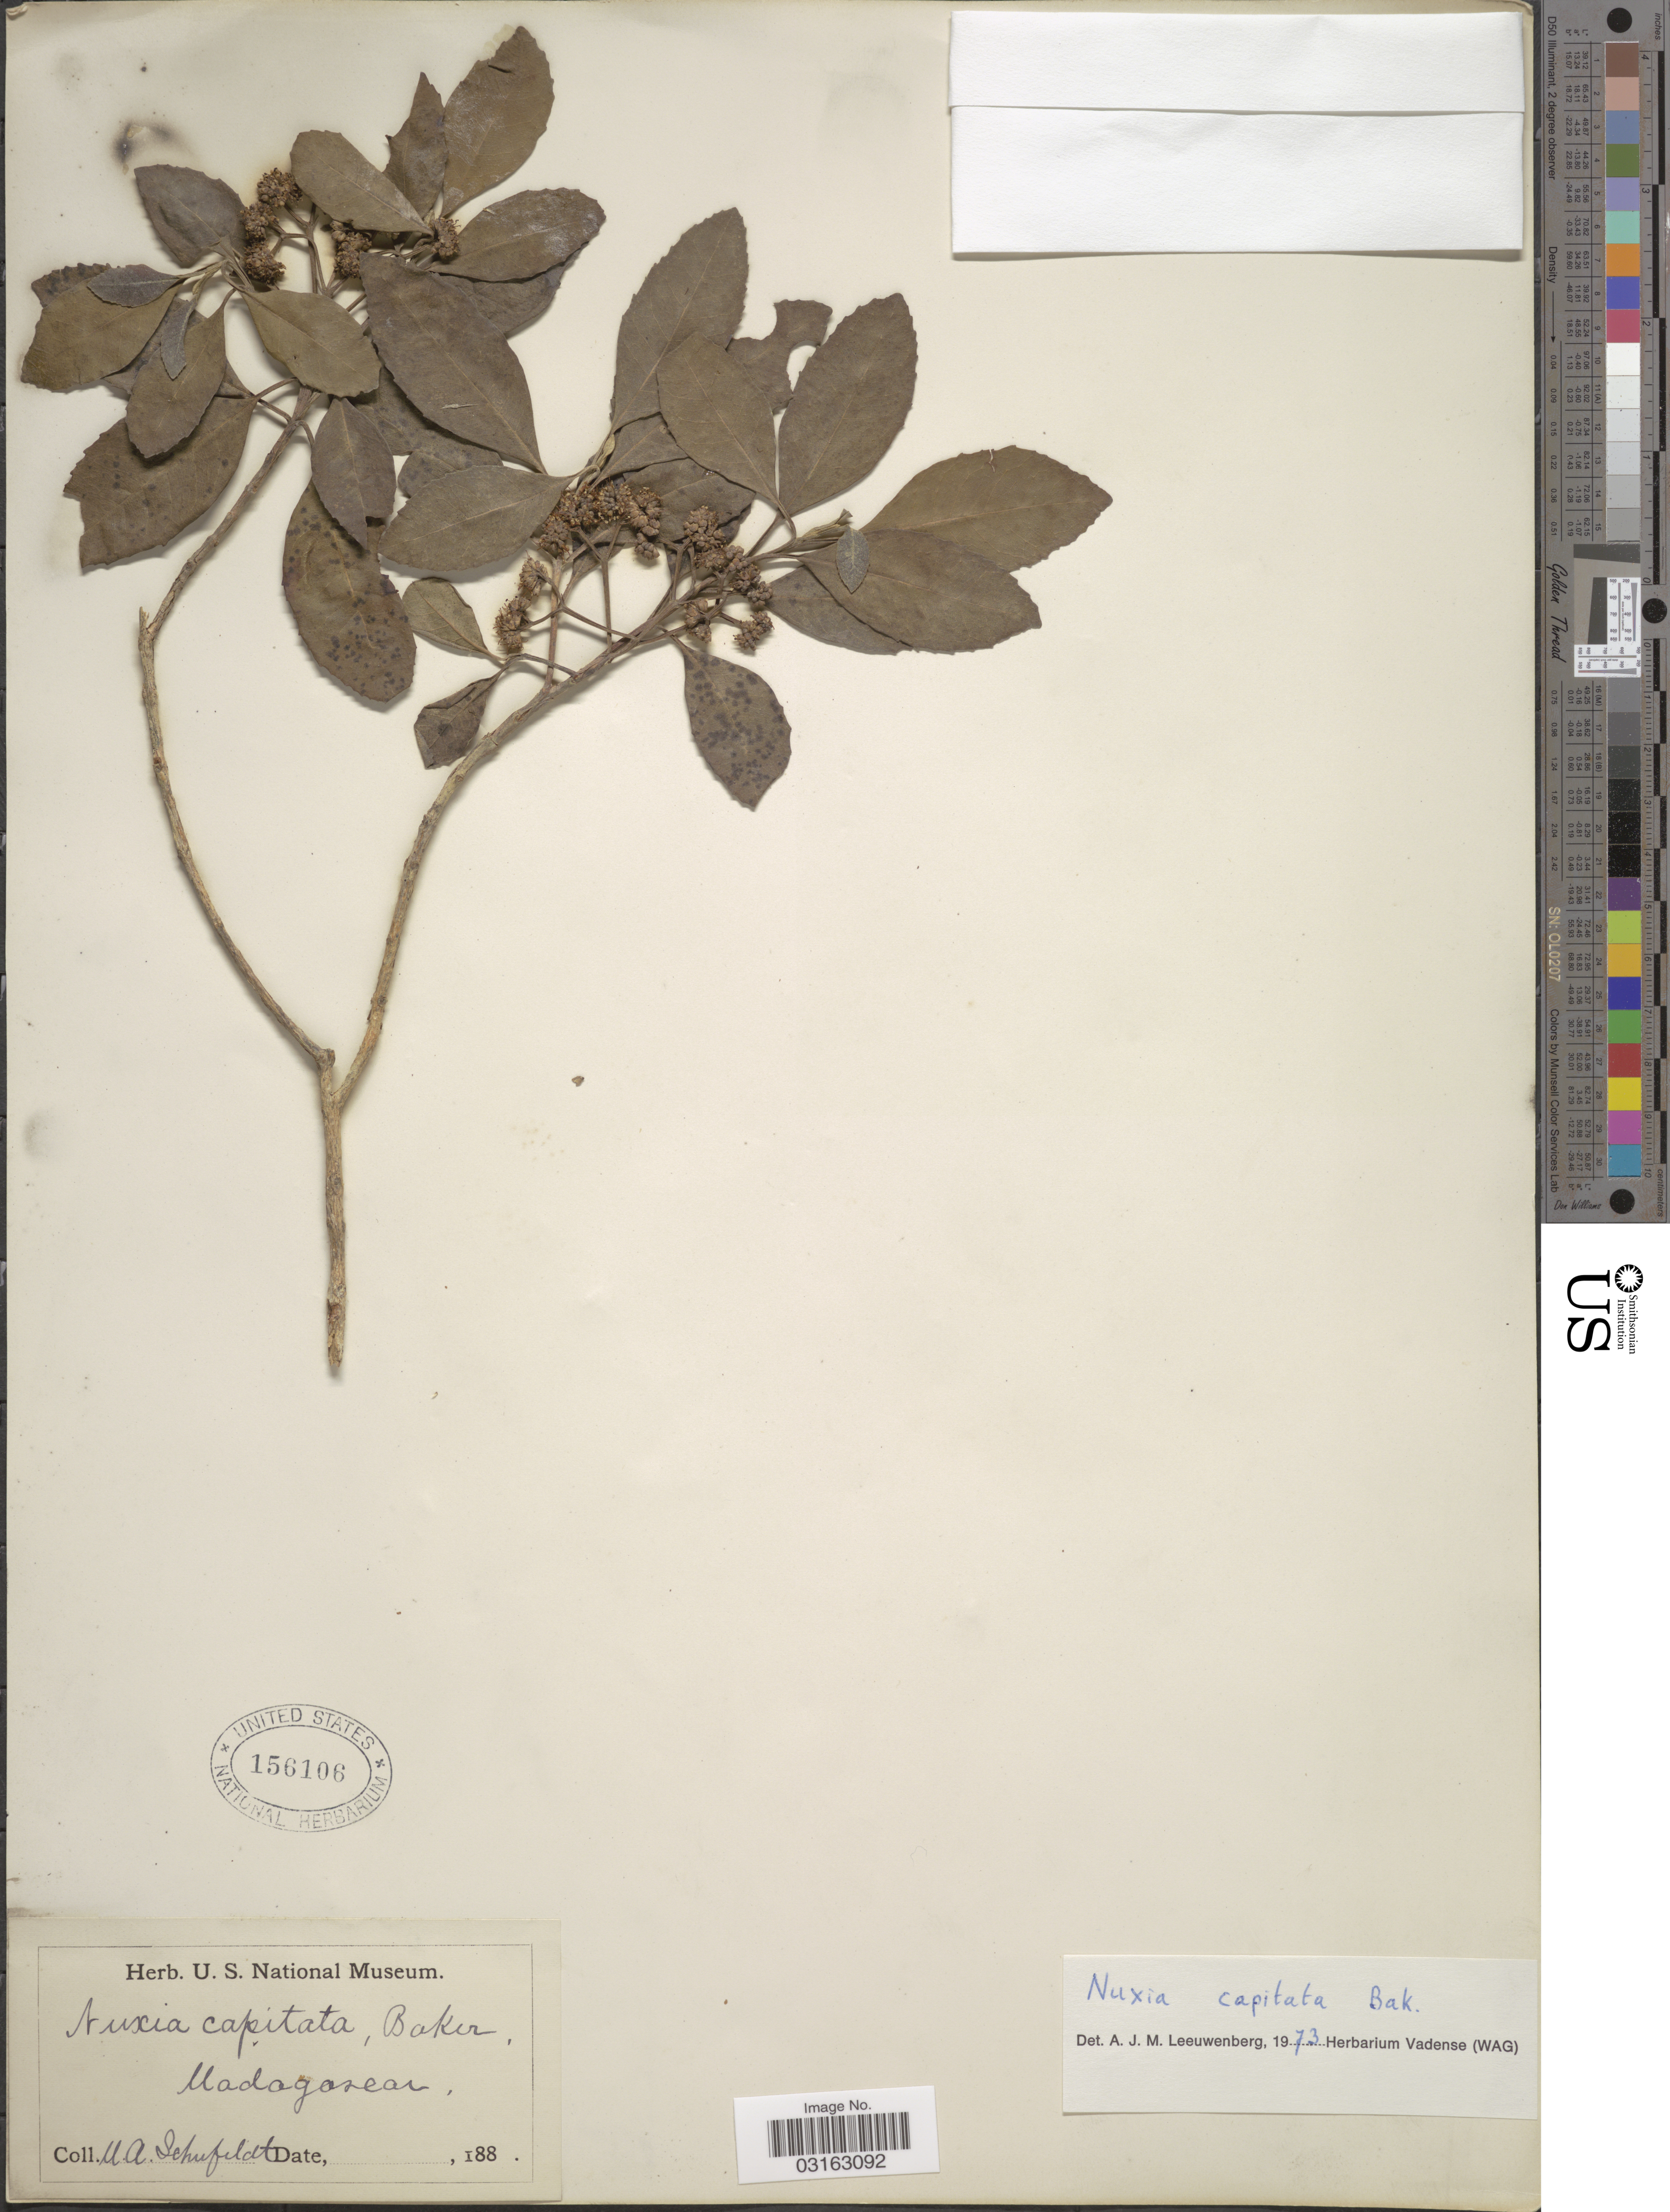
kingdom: Plantae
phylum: Tracheophyta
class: Magnoliopsida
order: Lamiales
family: Stilbaceae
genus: Nuxia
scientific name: Nuxia capitata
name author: Baker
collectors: U. Schufeldt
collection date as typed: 188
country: Madagascar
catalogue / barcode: US 156106